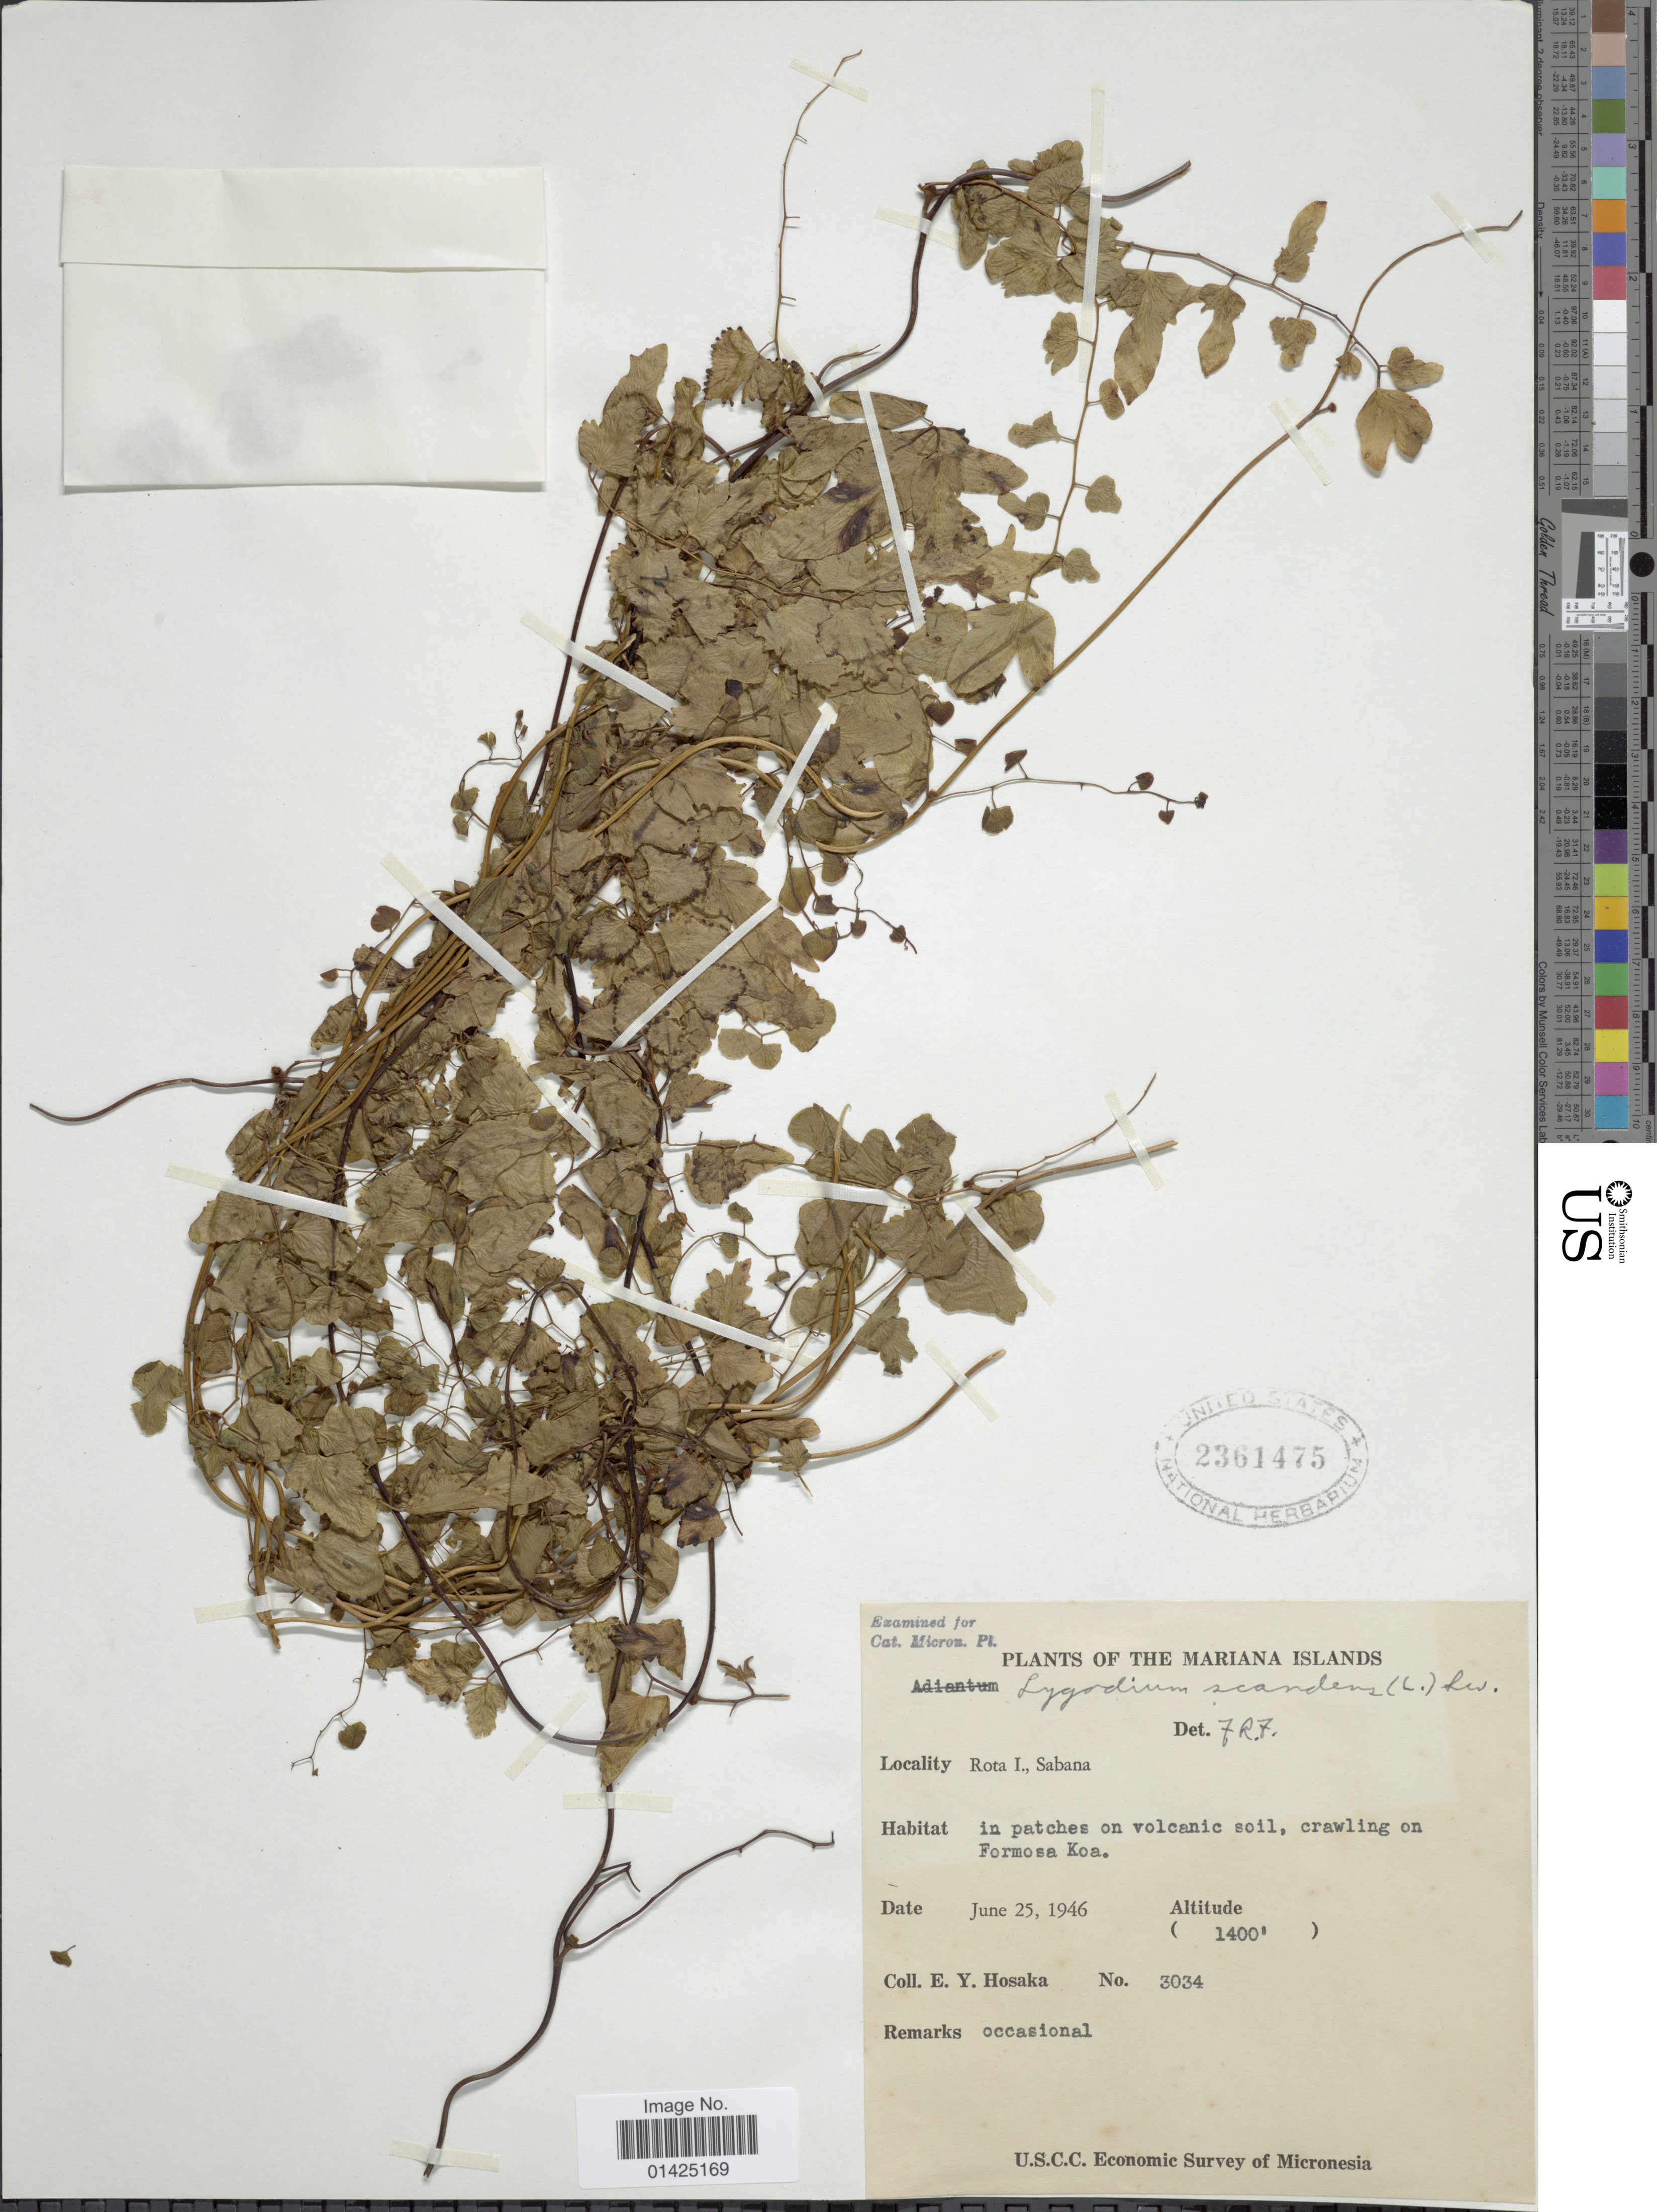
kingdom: Plantae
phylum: Tracheophyta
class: Polypodiopsida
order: Schizaeales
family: Lygodiaceae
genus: Lygodium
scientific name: Lygodium microphyllum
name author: (Cav.) R. Br.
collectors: E. Y. Hosaka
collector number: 3034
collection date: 1946-06-25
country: Northern Mariana Islands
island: Rota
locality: Rota I., Sabana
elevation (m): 427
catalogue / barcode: US 2361475